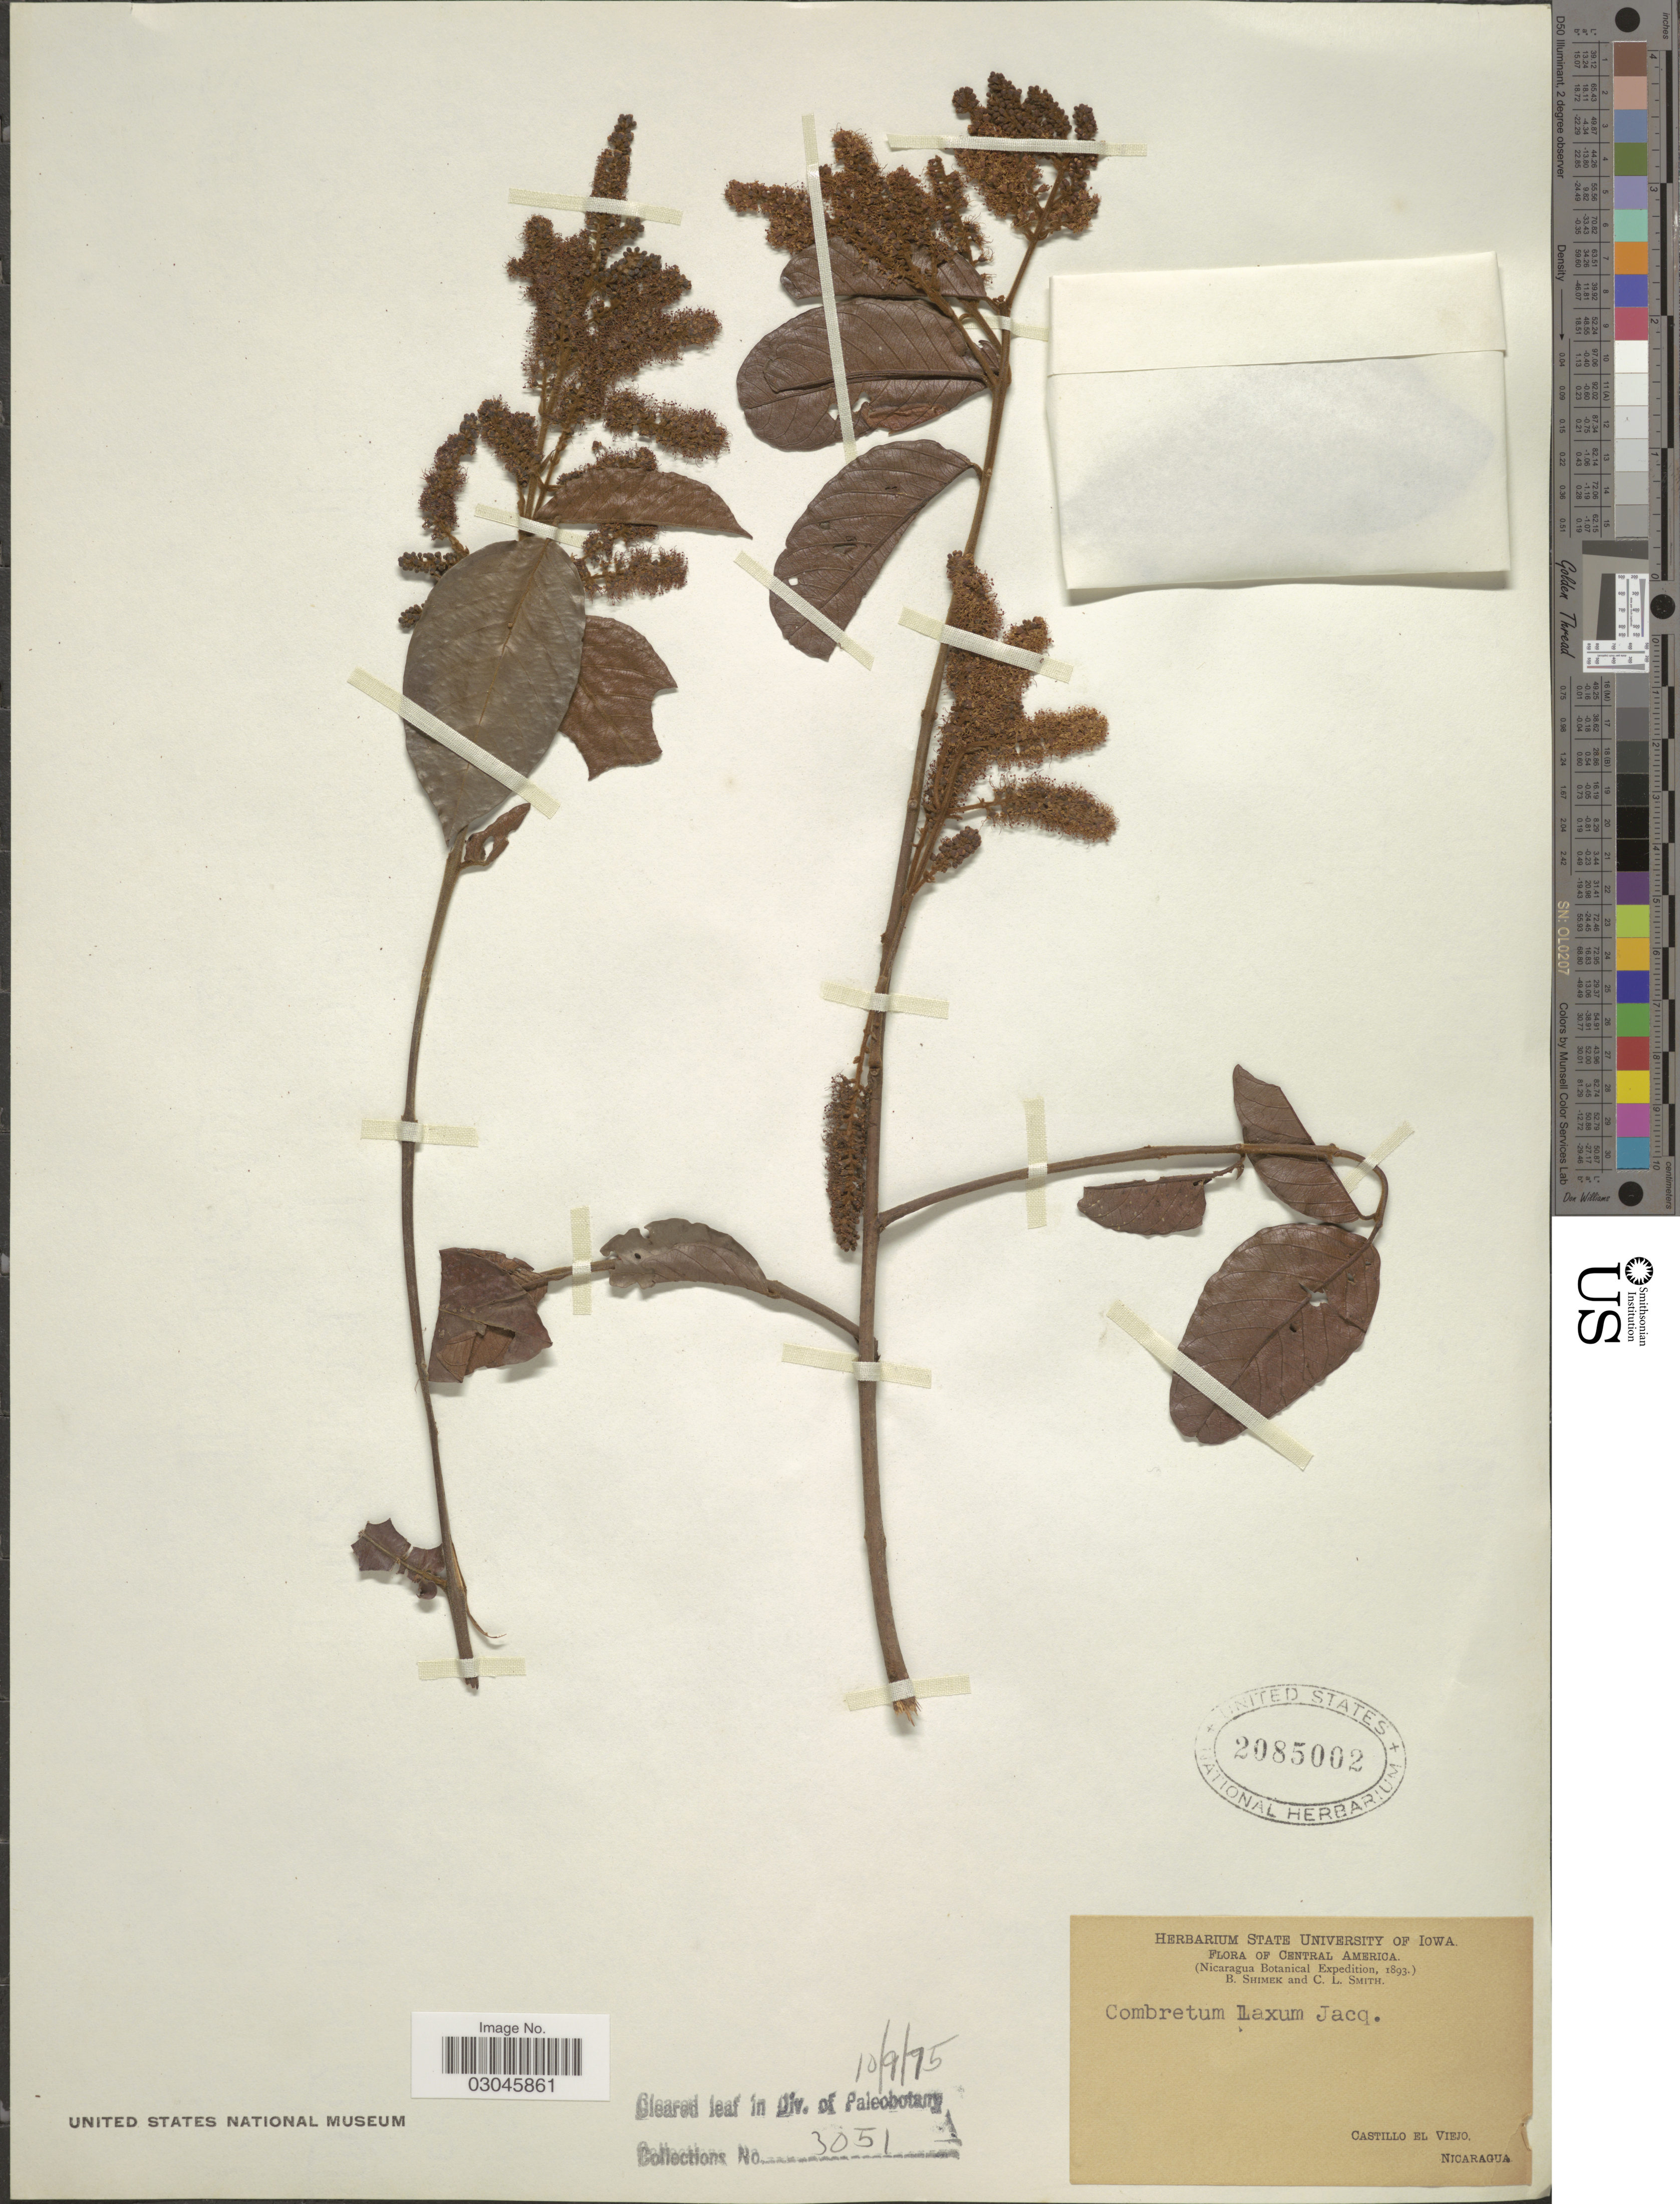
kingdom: Plantae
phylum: Tracheophyta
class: Magnoliopsida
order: Myrtales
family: Combretaceae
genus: Combretum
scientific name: Combretum laxum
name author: Jacq.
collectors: B. Shimek & C. L. Smith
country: Nicaragua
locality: Castillo El Viejo.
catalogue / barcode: US 2085002